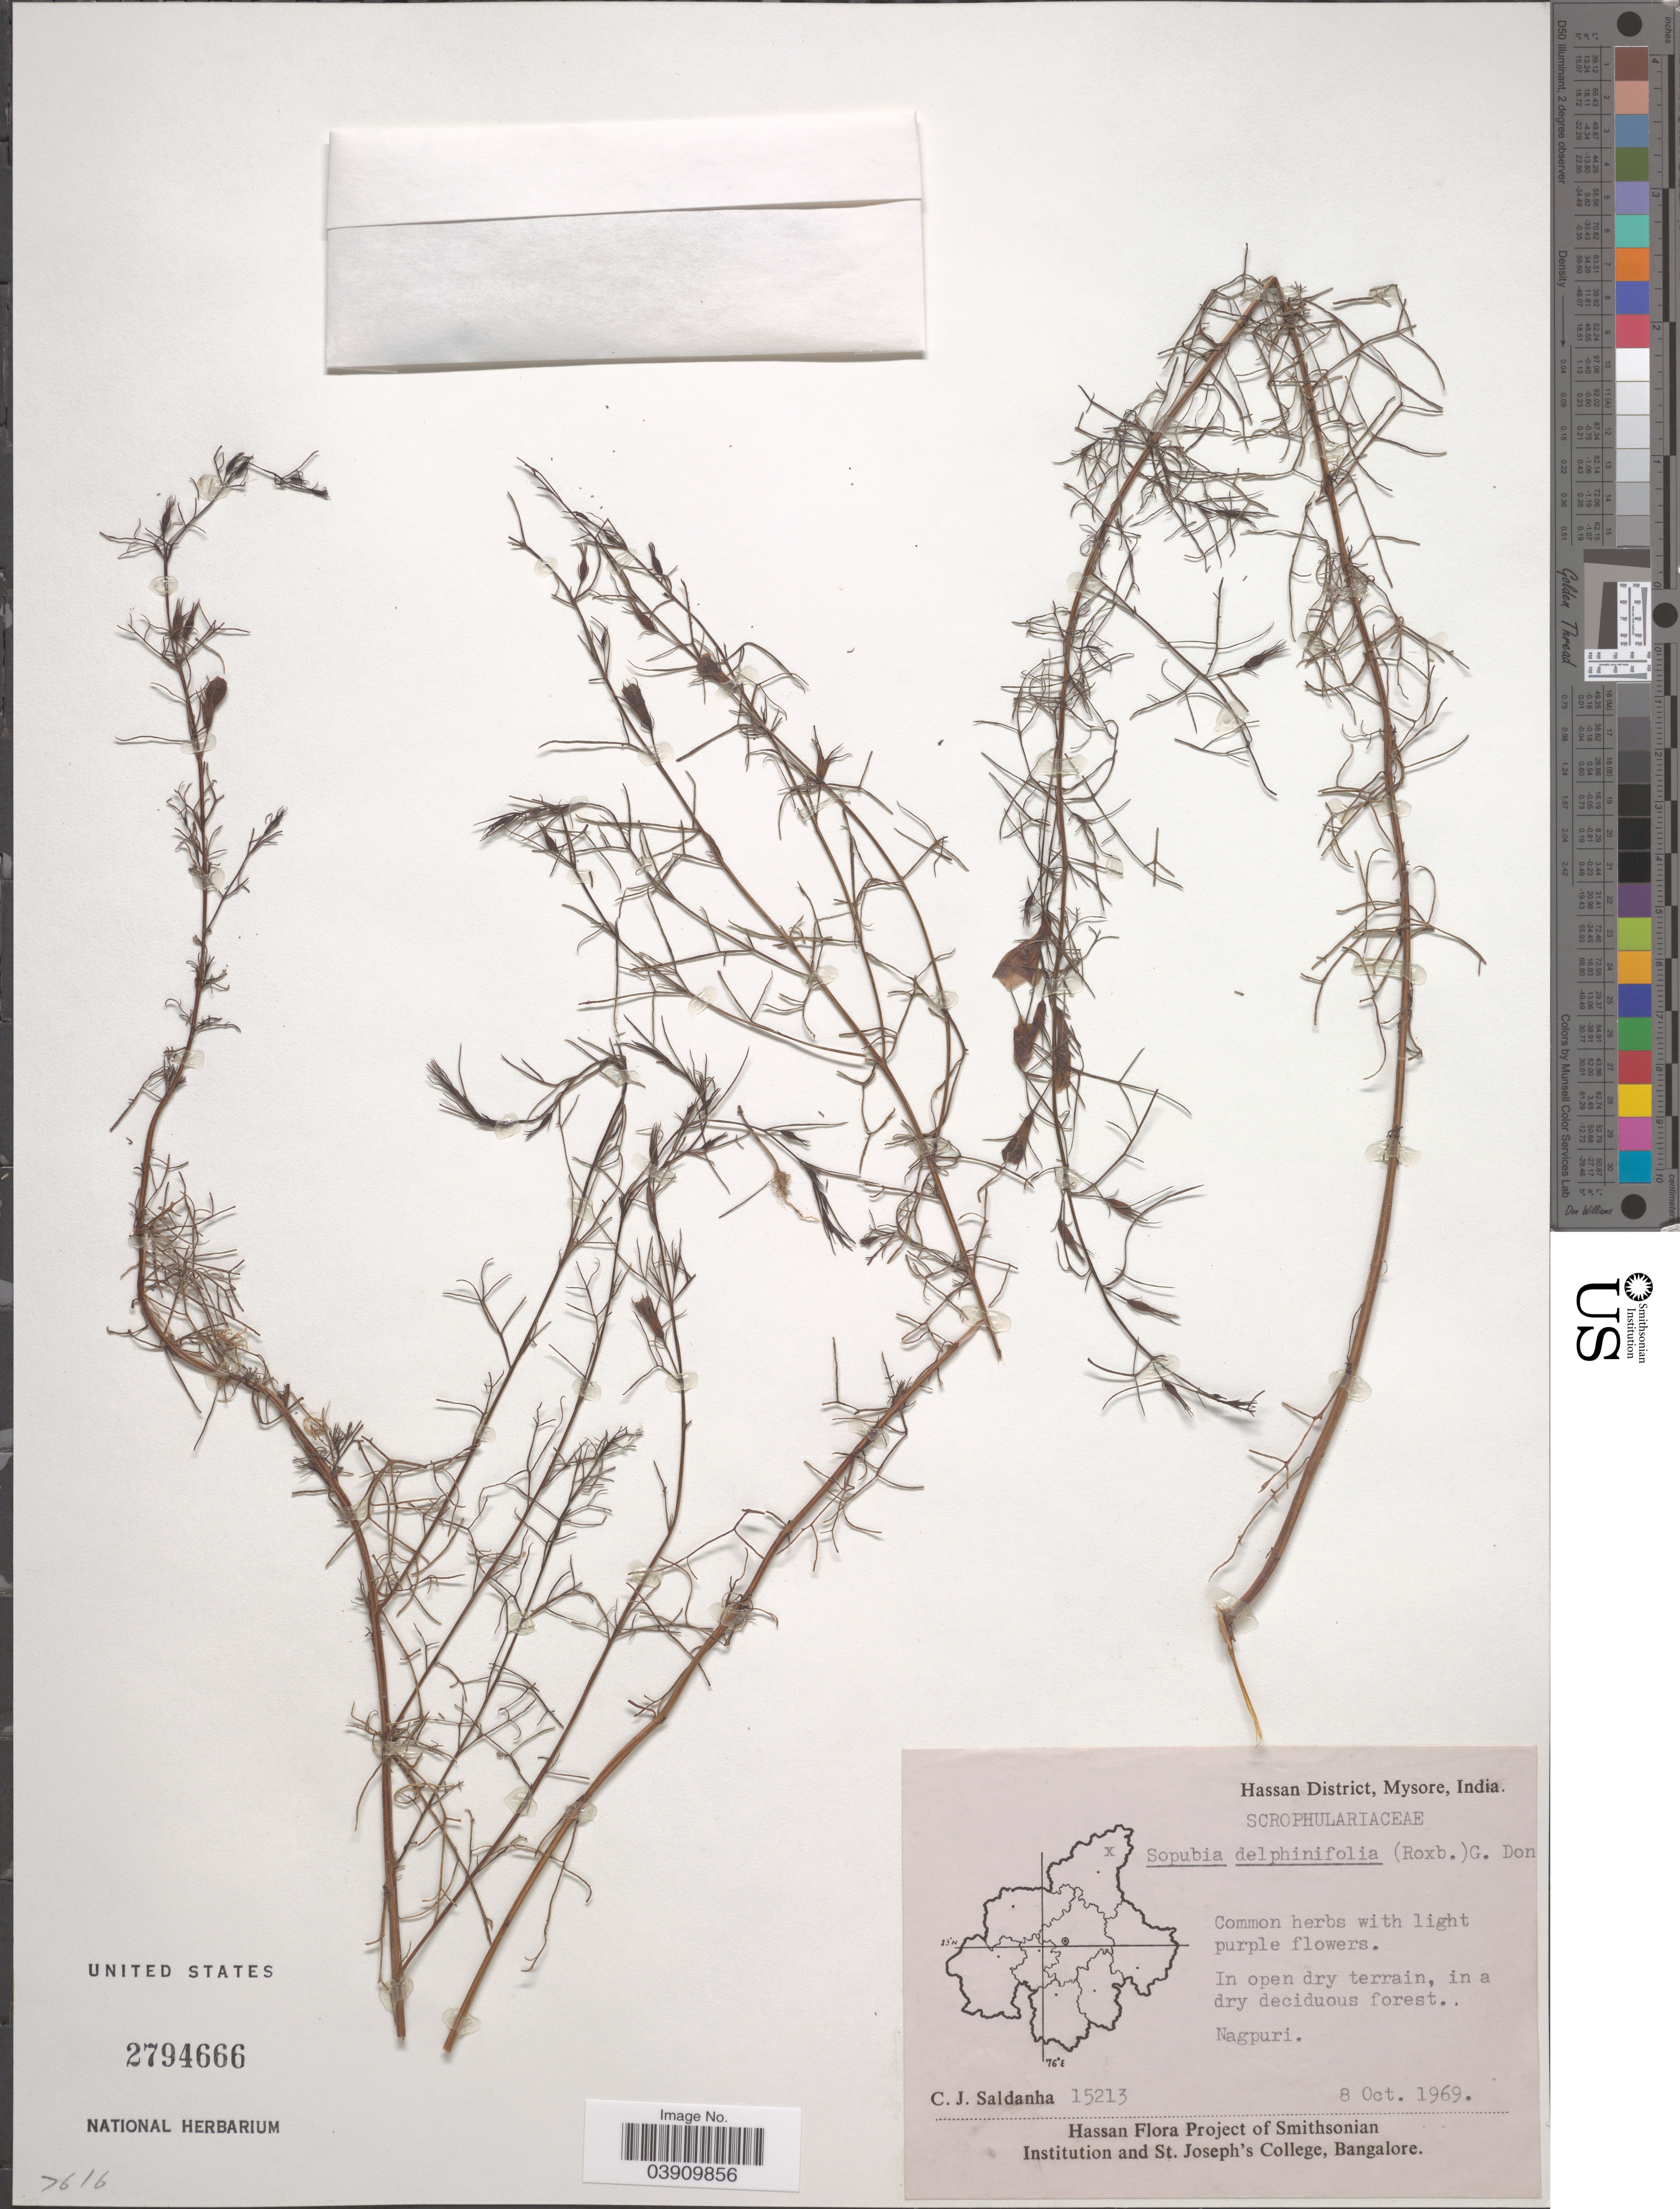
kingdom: Plantae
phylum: Tracheophyta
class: Magnoliopsida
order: Lamiales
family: Orobanchaceae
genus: Sopubia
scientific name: Sopubia delphinifolia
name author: G. Don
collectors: C. J. Saldanha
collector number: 15213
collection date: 1969-10-08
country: India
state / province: Karnataka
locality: Hassan District, Mysore. Nagpuri.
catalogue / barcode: US 2794666